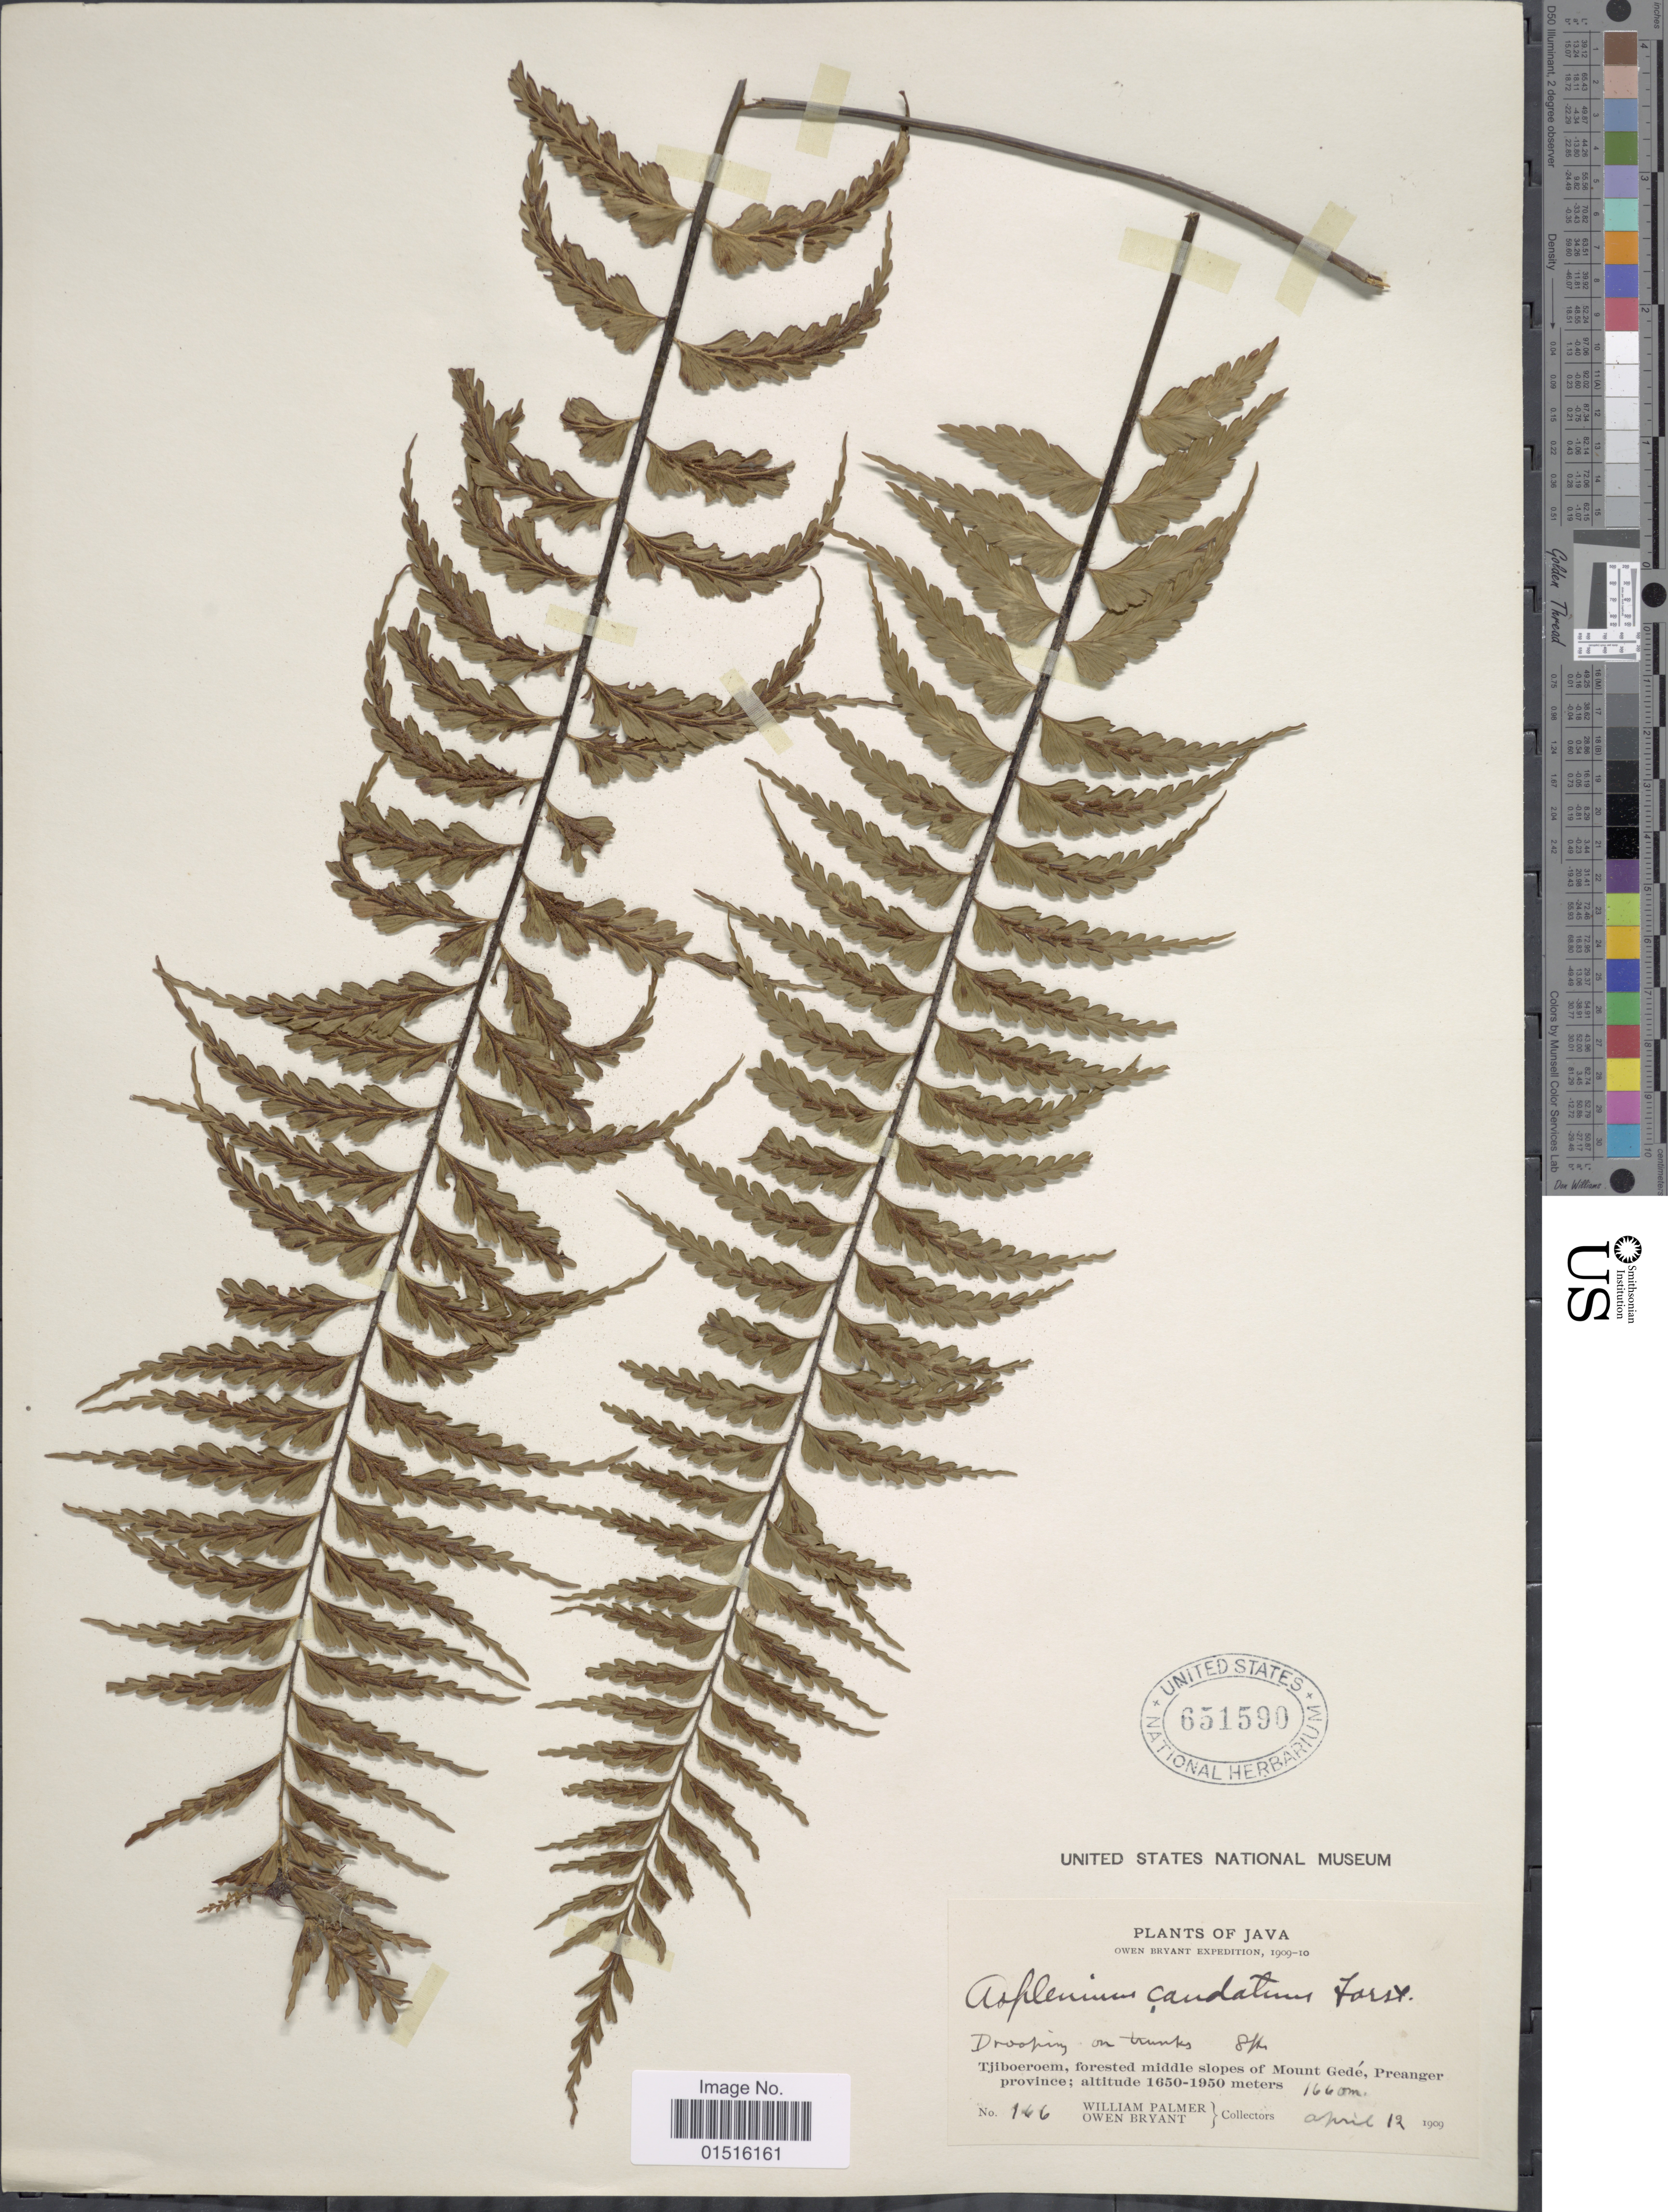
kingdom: Plantae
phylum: Tracheophyta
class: Polypodiopsida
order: Polypodiales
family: Aspleniaceae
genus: Asplenium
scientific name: Asplenium truncatum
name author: Blume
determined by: Salgado, A. E.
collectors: W. Palmer & O. Bryant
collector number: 166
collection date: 1909-04-12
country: Indonesia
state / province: Java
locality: Tjiboeroem, forested middle slopes of Mount Gede, Peranger province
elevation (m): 1660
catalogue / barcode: US 651590